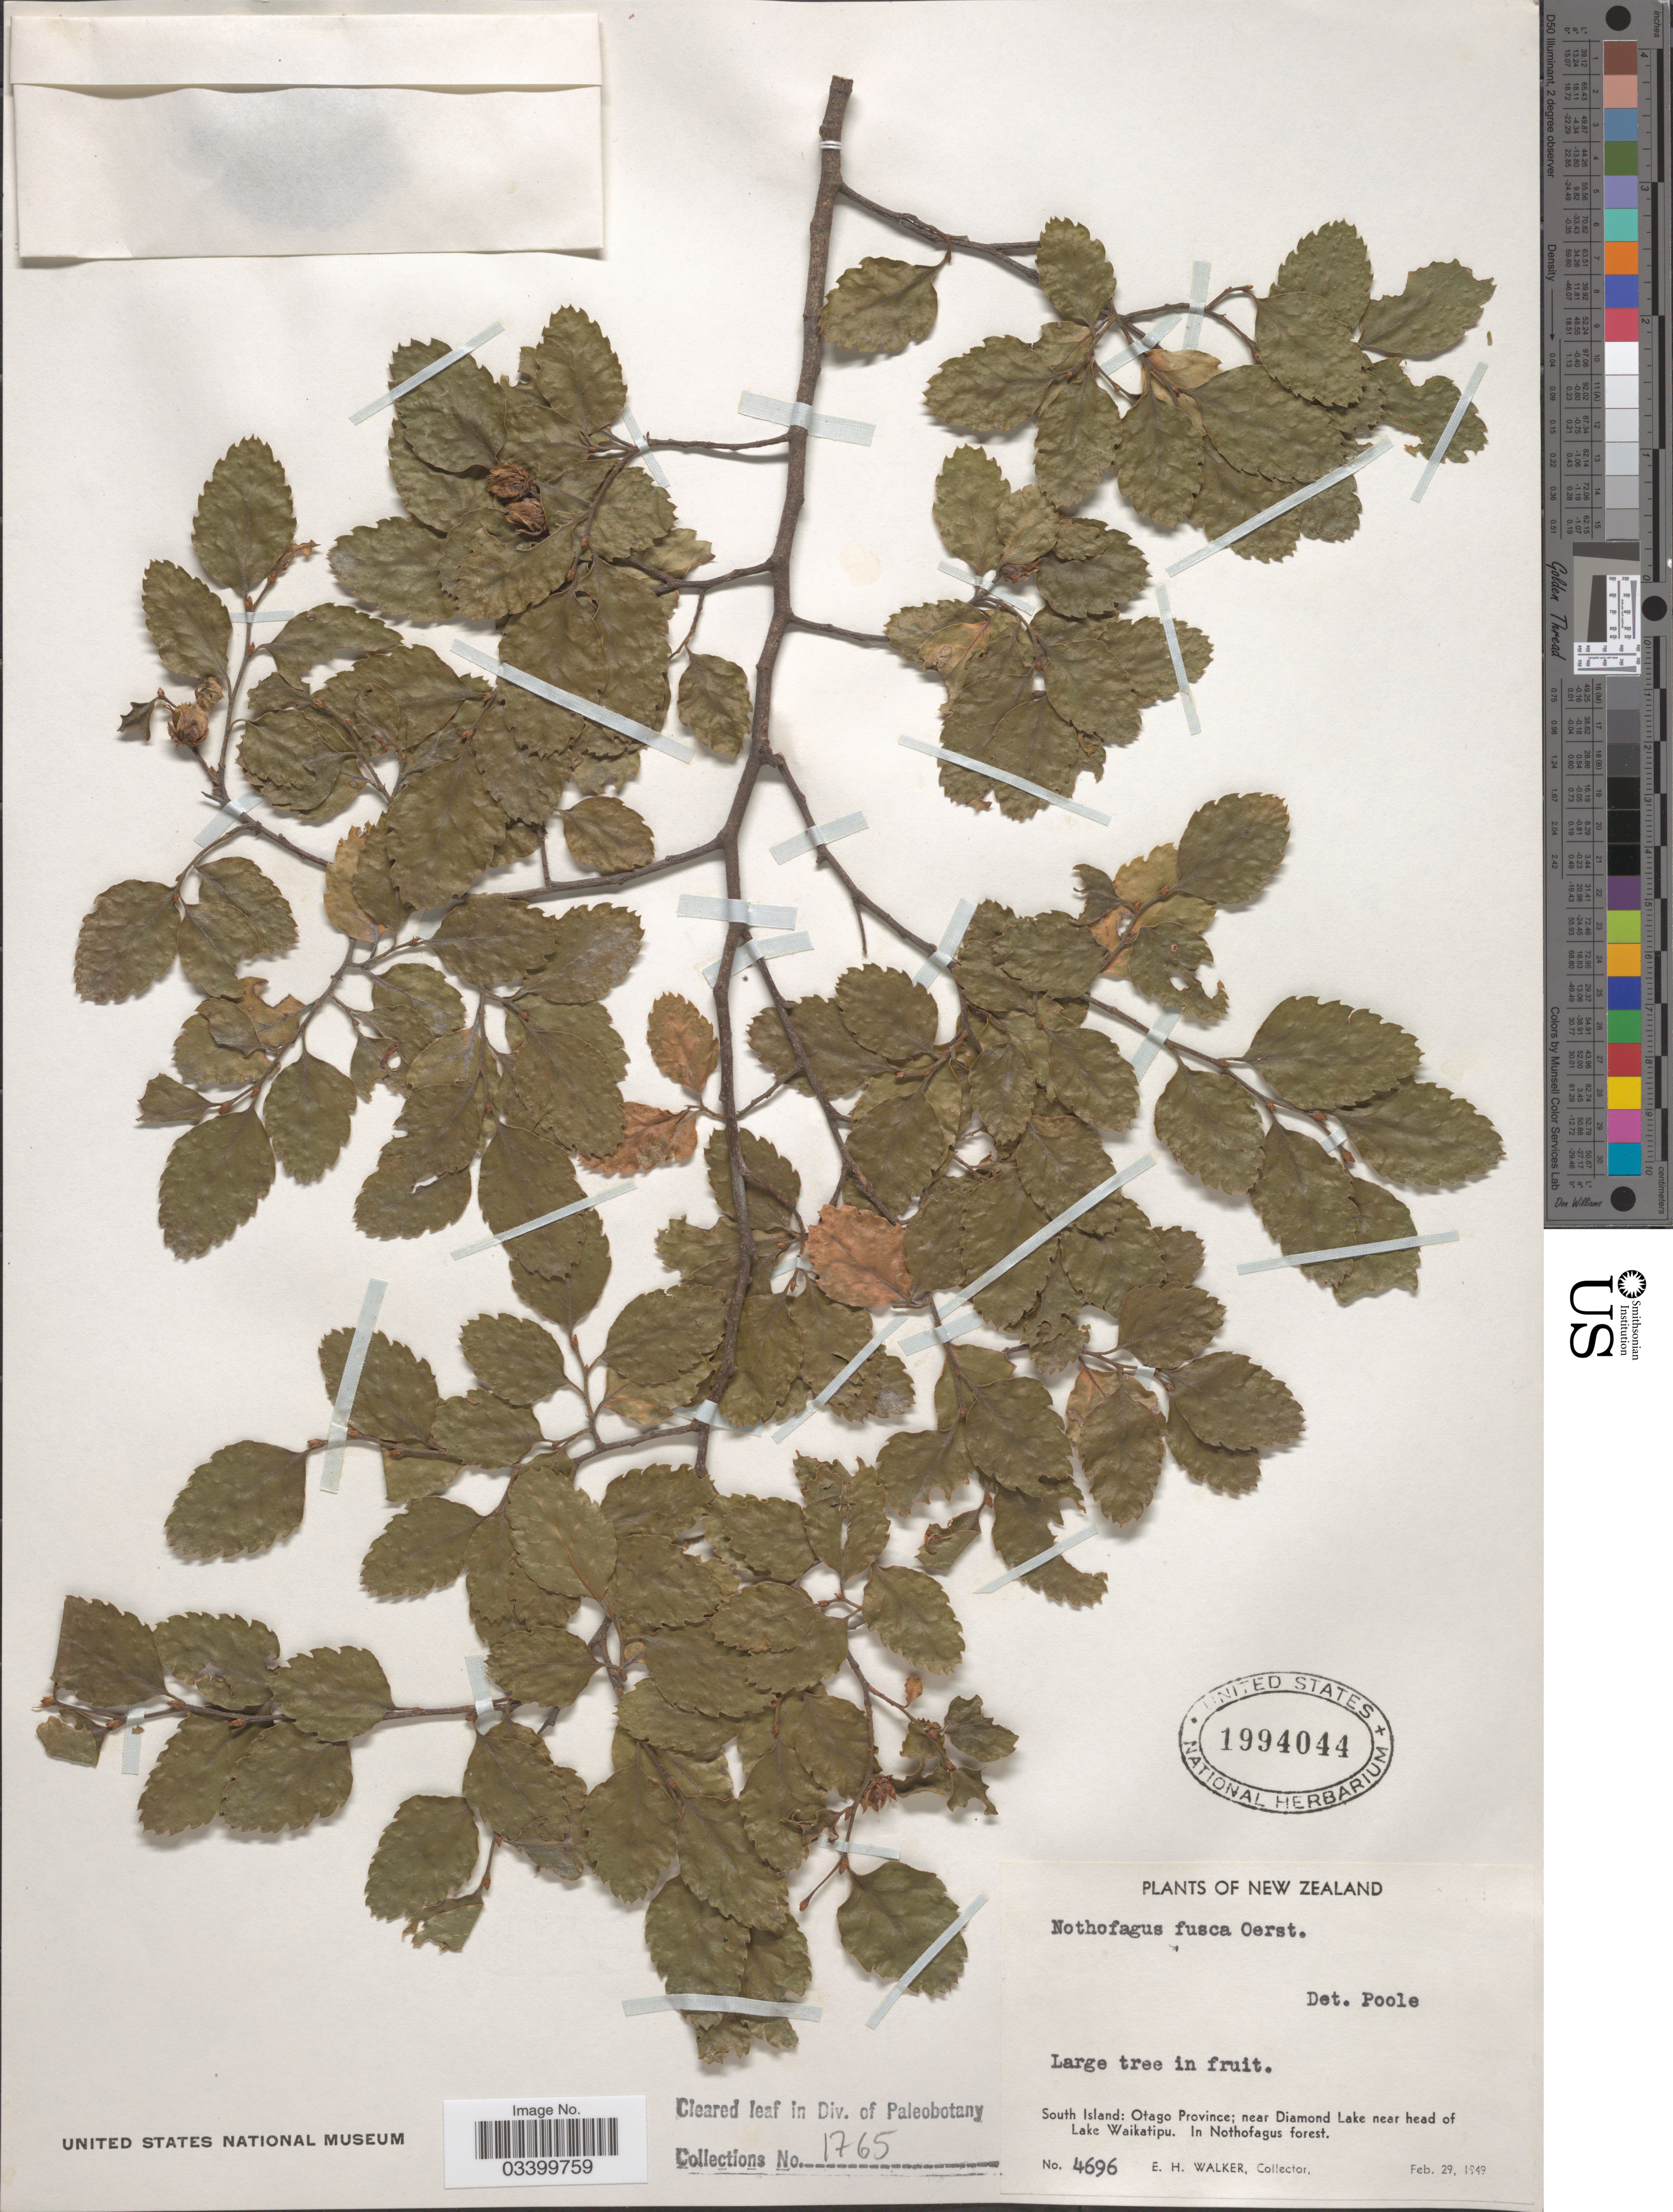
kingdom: Plantae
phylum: Tracheophyta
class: Magnoliopsida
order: Fagales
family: Nothofagaceae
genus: Nothofagus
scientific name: Nothofagus fusca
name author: (Hook. f.) Oerst.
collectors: E. H. Walker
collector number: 4696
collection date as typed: Transcribed d/m/y: 29/2/1949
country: New Zealand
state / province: Otago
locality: South Island: near Diamon Lake near head of Lake Waikatipu. In Nothofagus forest.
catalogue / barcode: US 1994044